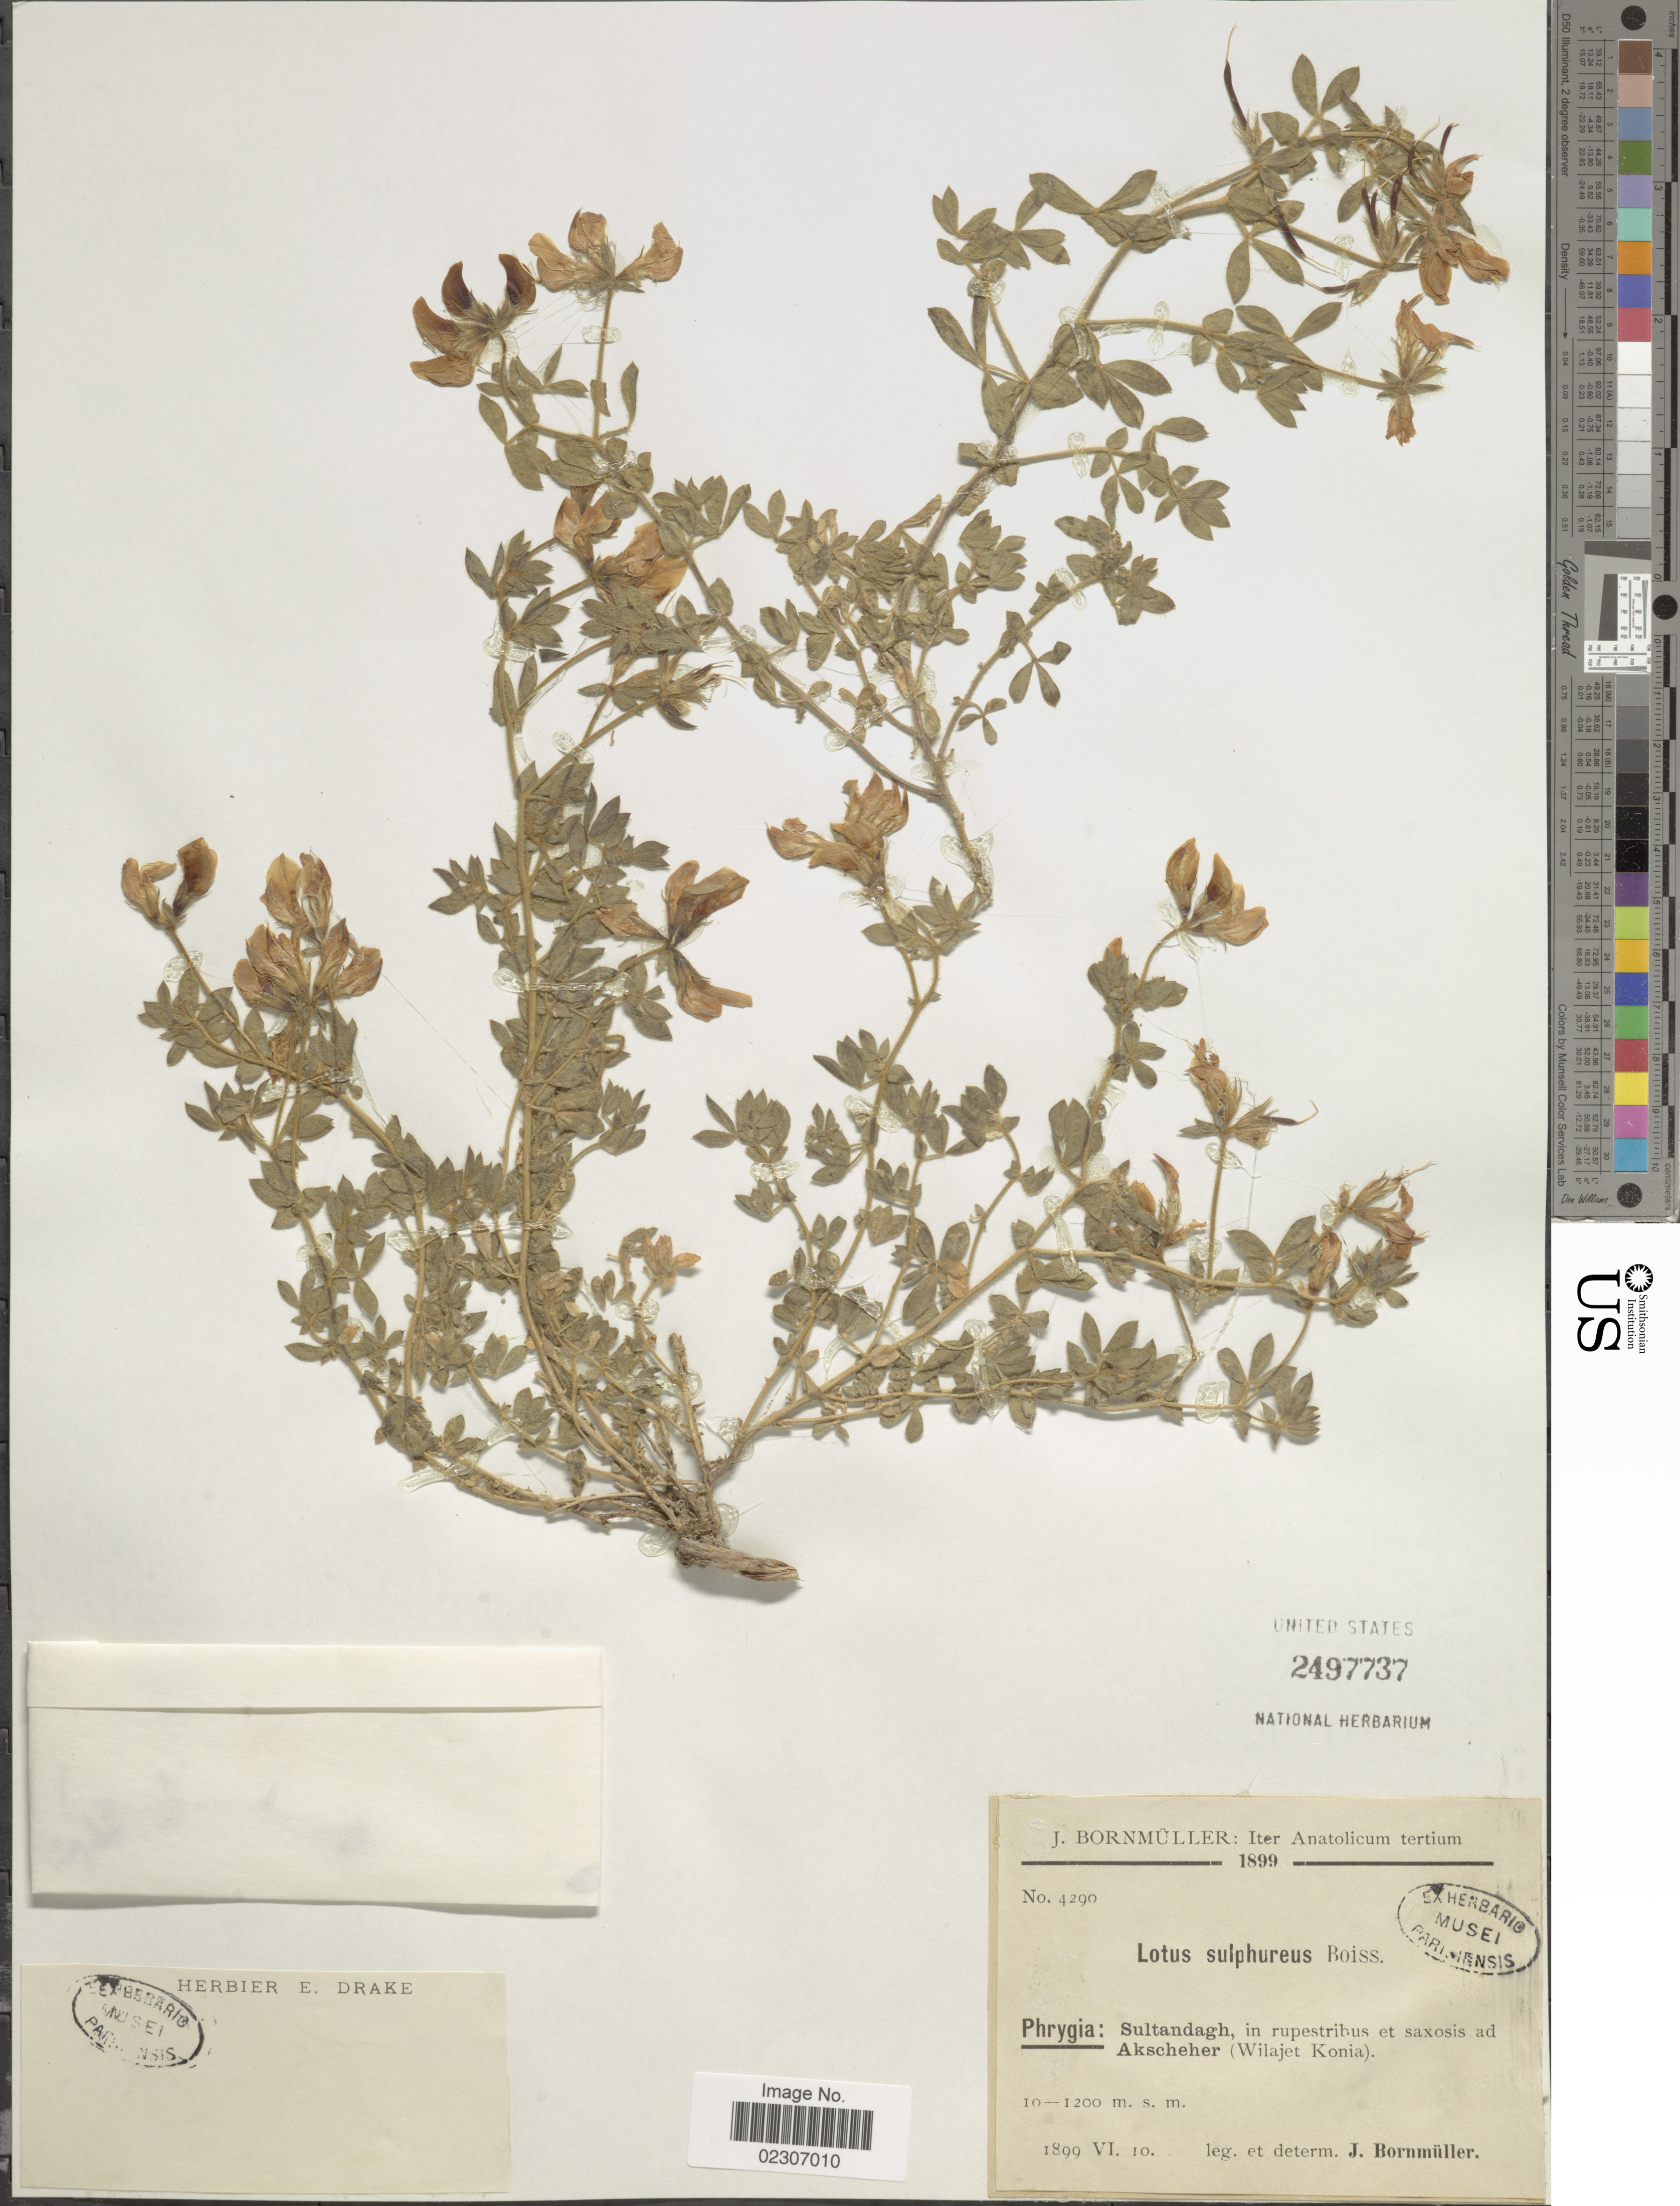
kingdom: Plantae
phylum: Tracheophyta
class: Magnoliopsida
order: Fabales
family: Fabaceae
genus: Lotus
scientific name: Lotus sulphureus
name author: Greene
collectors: F. Bornmüller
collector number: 4290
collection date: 1899-06-10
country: Turkey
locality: Phrygia: Sultandagh, in rupestribus et saxosis ad Akscheher (Wilajet Konia)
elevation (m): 1000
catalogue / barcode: US 2497737